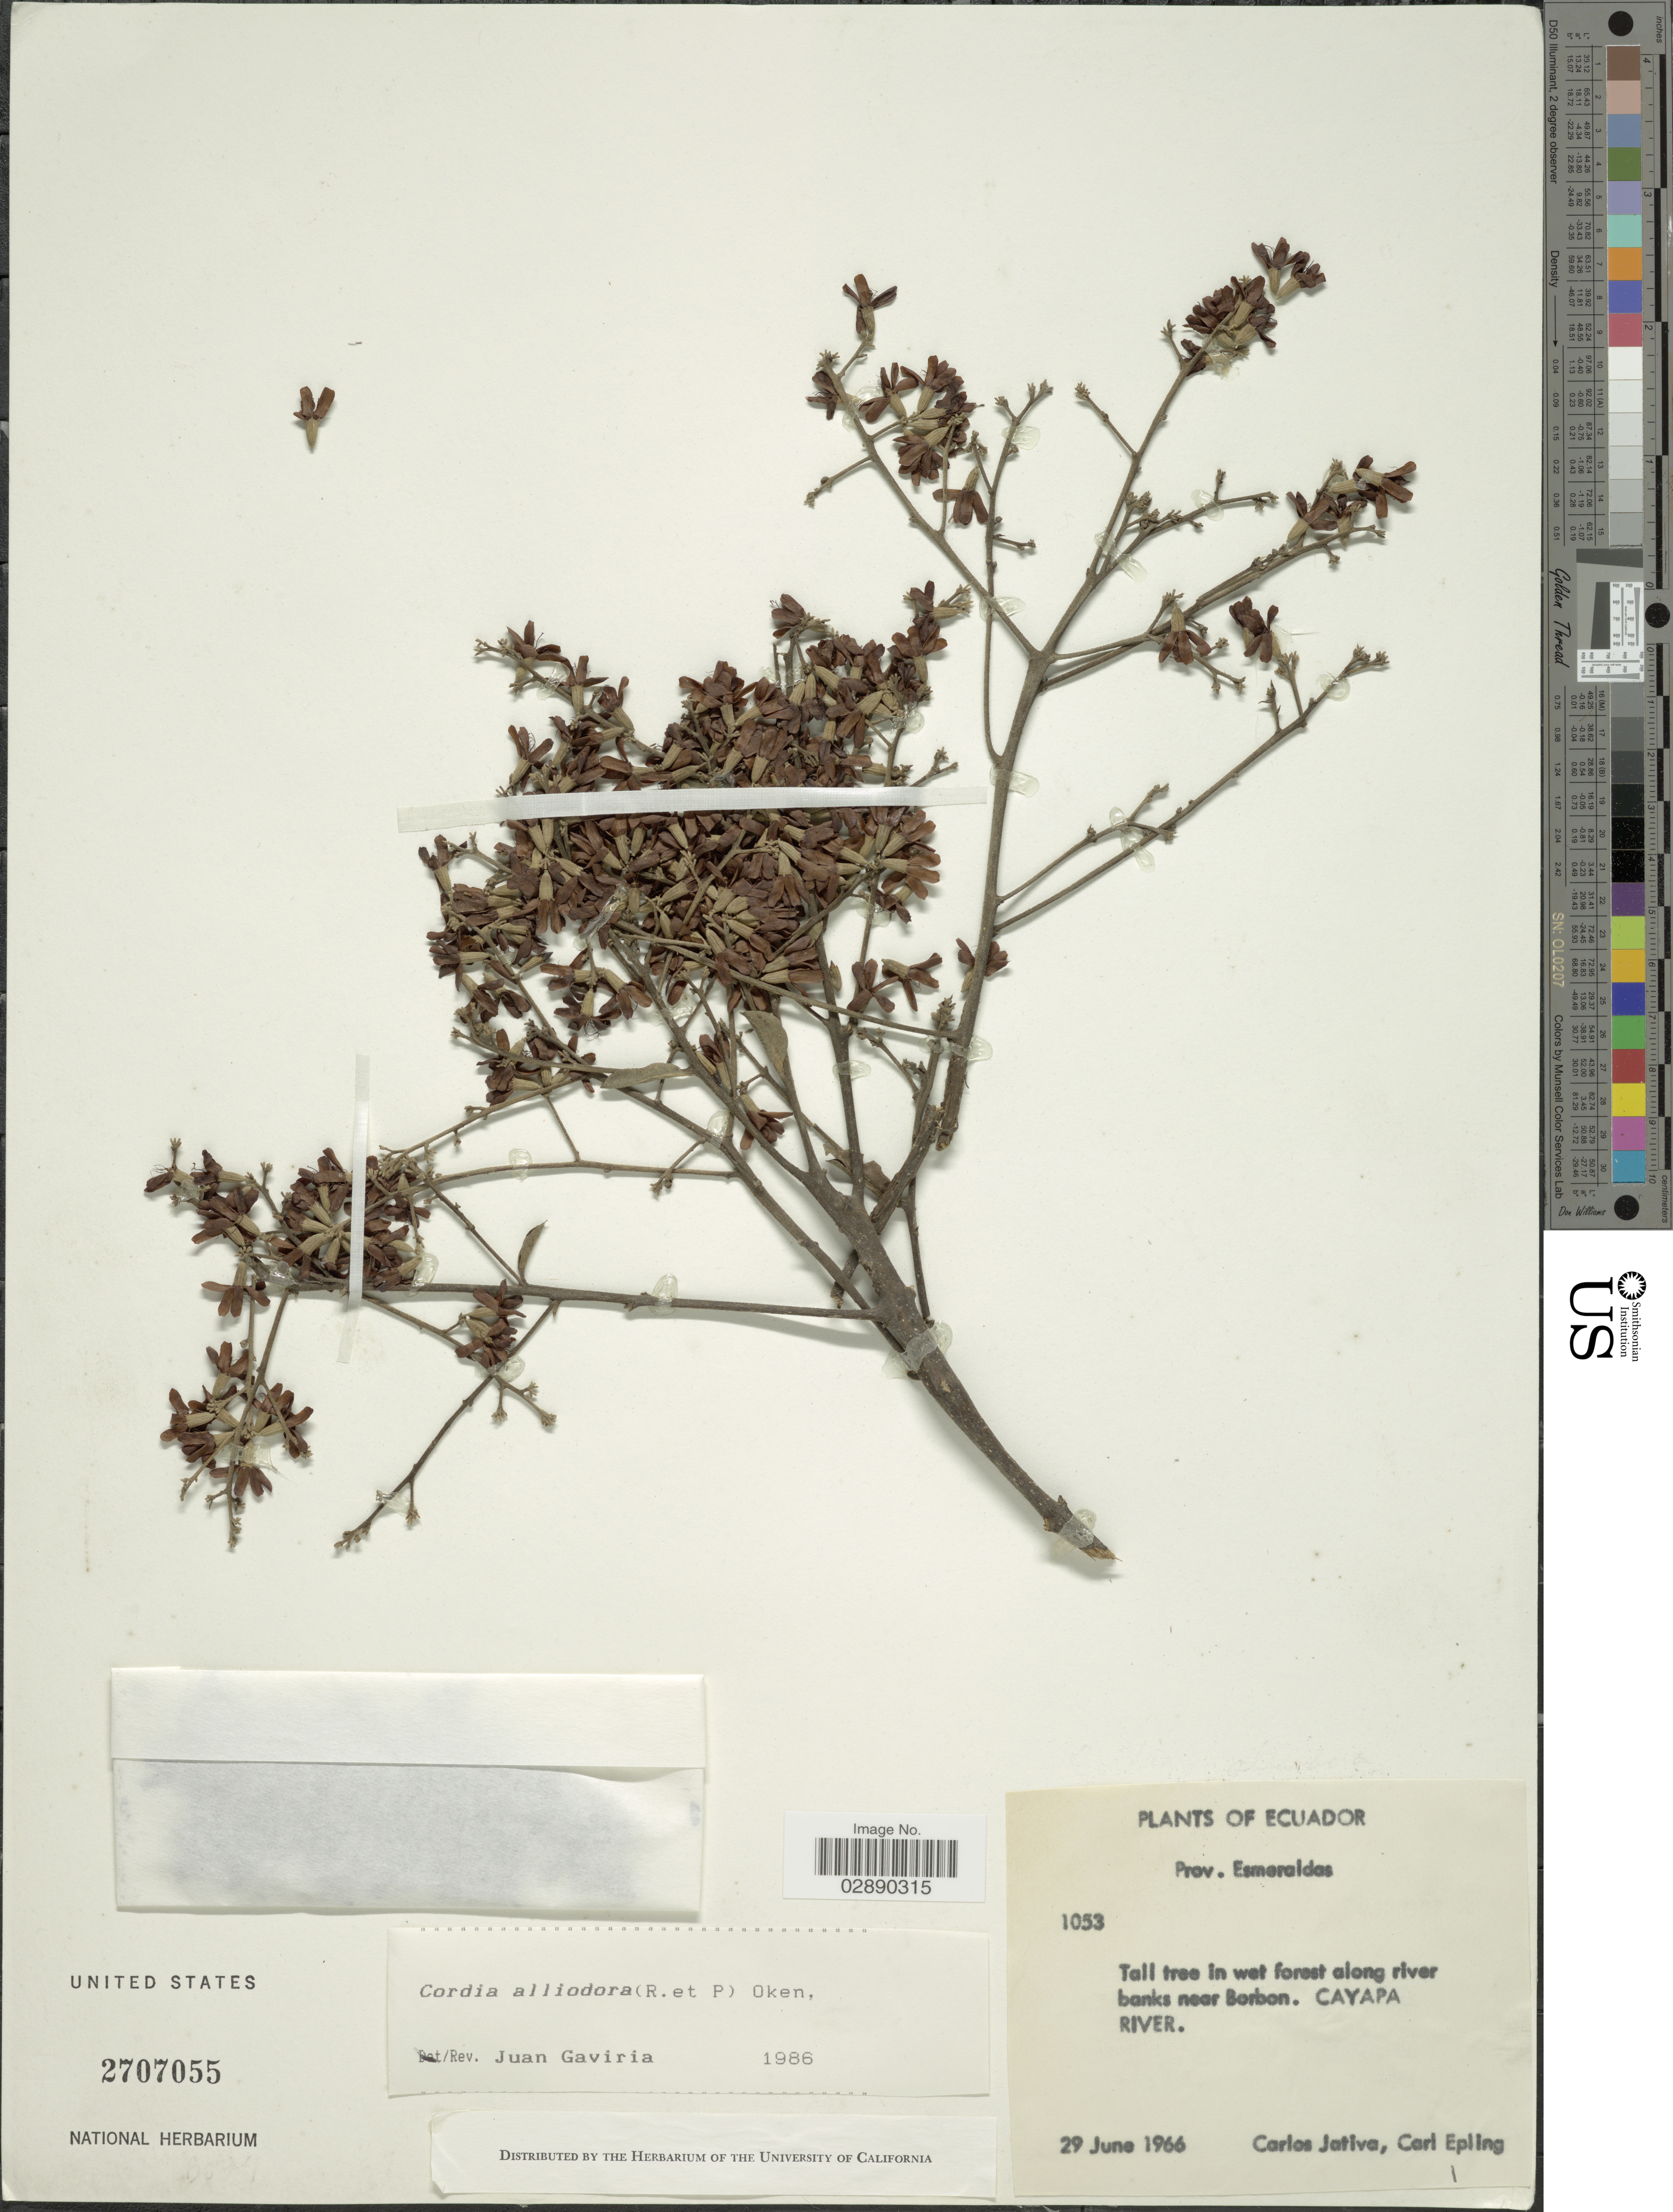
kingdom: Plantae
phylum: Tracheophyta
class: Magnoliopsida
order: Boraginales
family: Cordiaceae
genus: Cordia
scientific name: Cordia alliodora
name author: (Ruiz & Pav.) Oken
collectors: C. D. Játiva & C. C. Epling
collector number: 1053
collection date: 1966-06-29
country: Ecuador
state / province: Esmeraldas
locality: Prov. Esmeraldas. Tall tree in wet forest along river banks near Borbon. Cayapa River.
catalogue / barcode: US 2707055